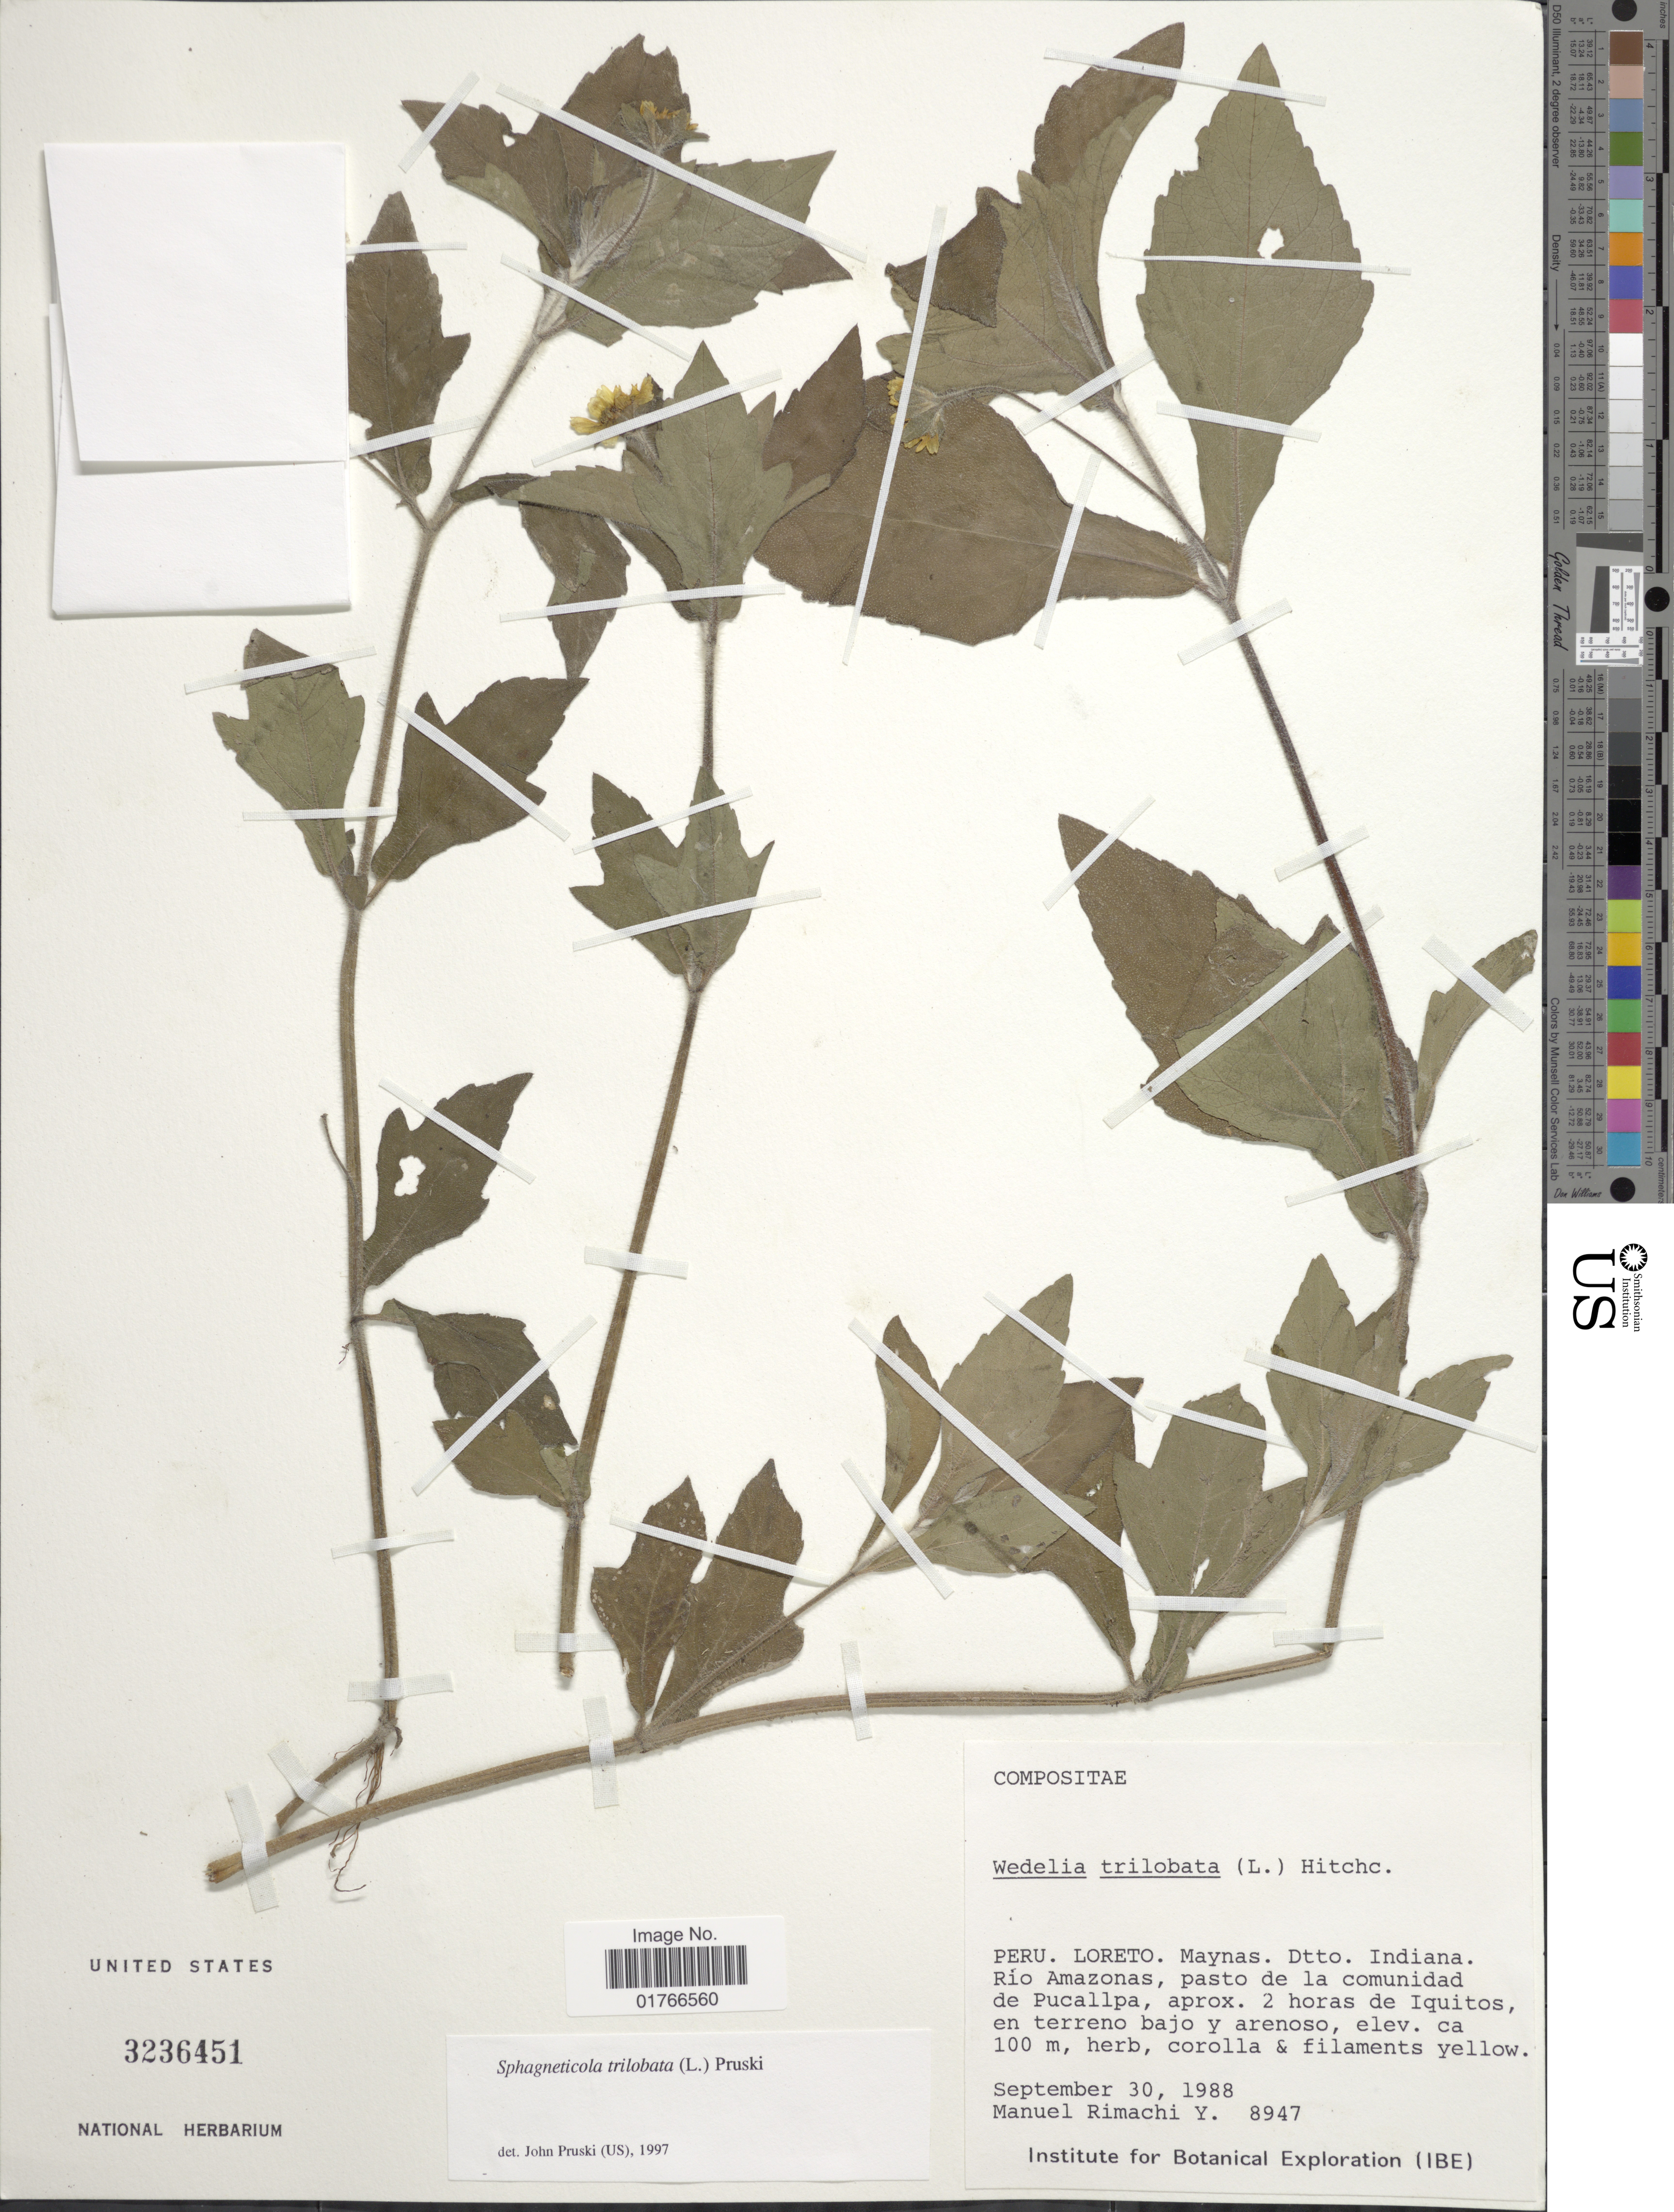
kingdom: Plantae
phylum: Tracheophyta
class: Magnoliopsida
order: Asterales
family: Asteraceae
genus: Sphagneticola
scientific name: Sphagneticola trilobata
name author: (L.) Pruski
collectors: M. Rimachi Y.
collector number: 8947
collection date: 1988-09-30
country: Peru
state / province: Loreto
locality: Maynas, Dtto. Indiana, Rio Amazonas, pasto de la comunidad de Pucallpa, aprox. 2 horas de Iquitos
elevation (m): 100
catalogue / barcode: US 3236451